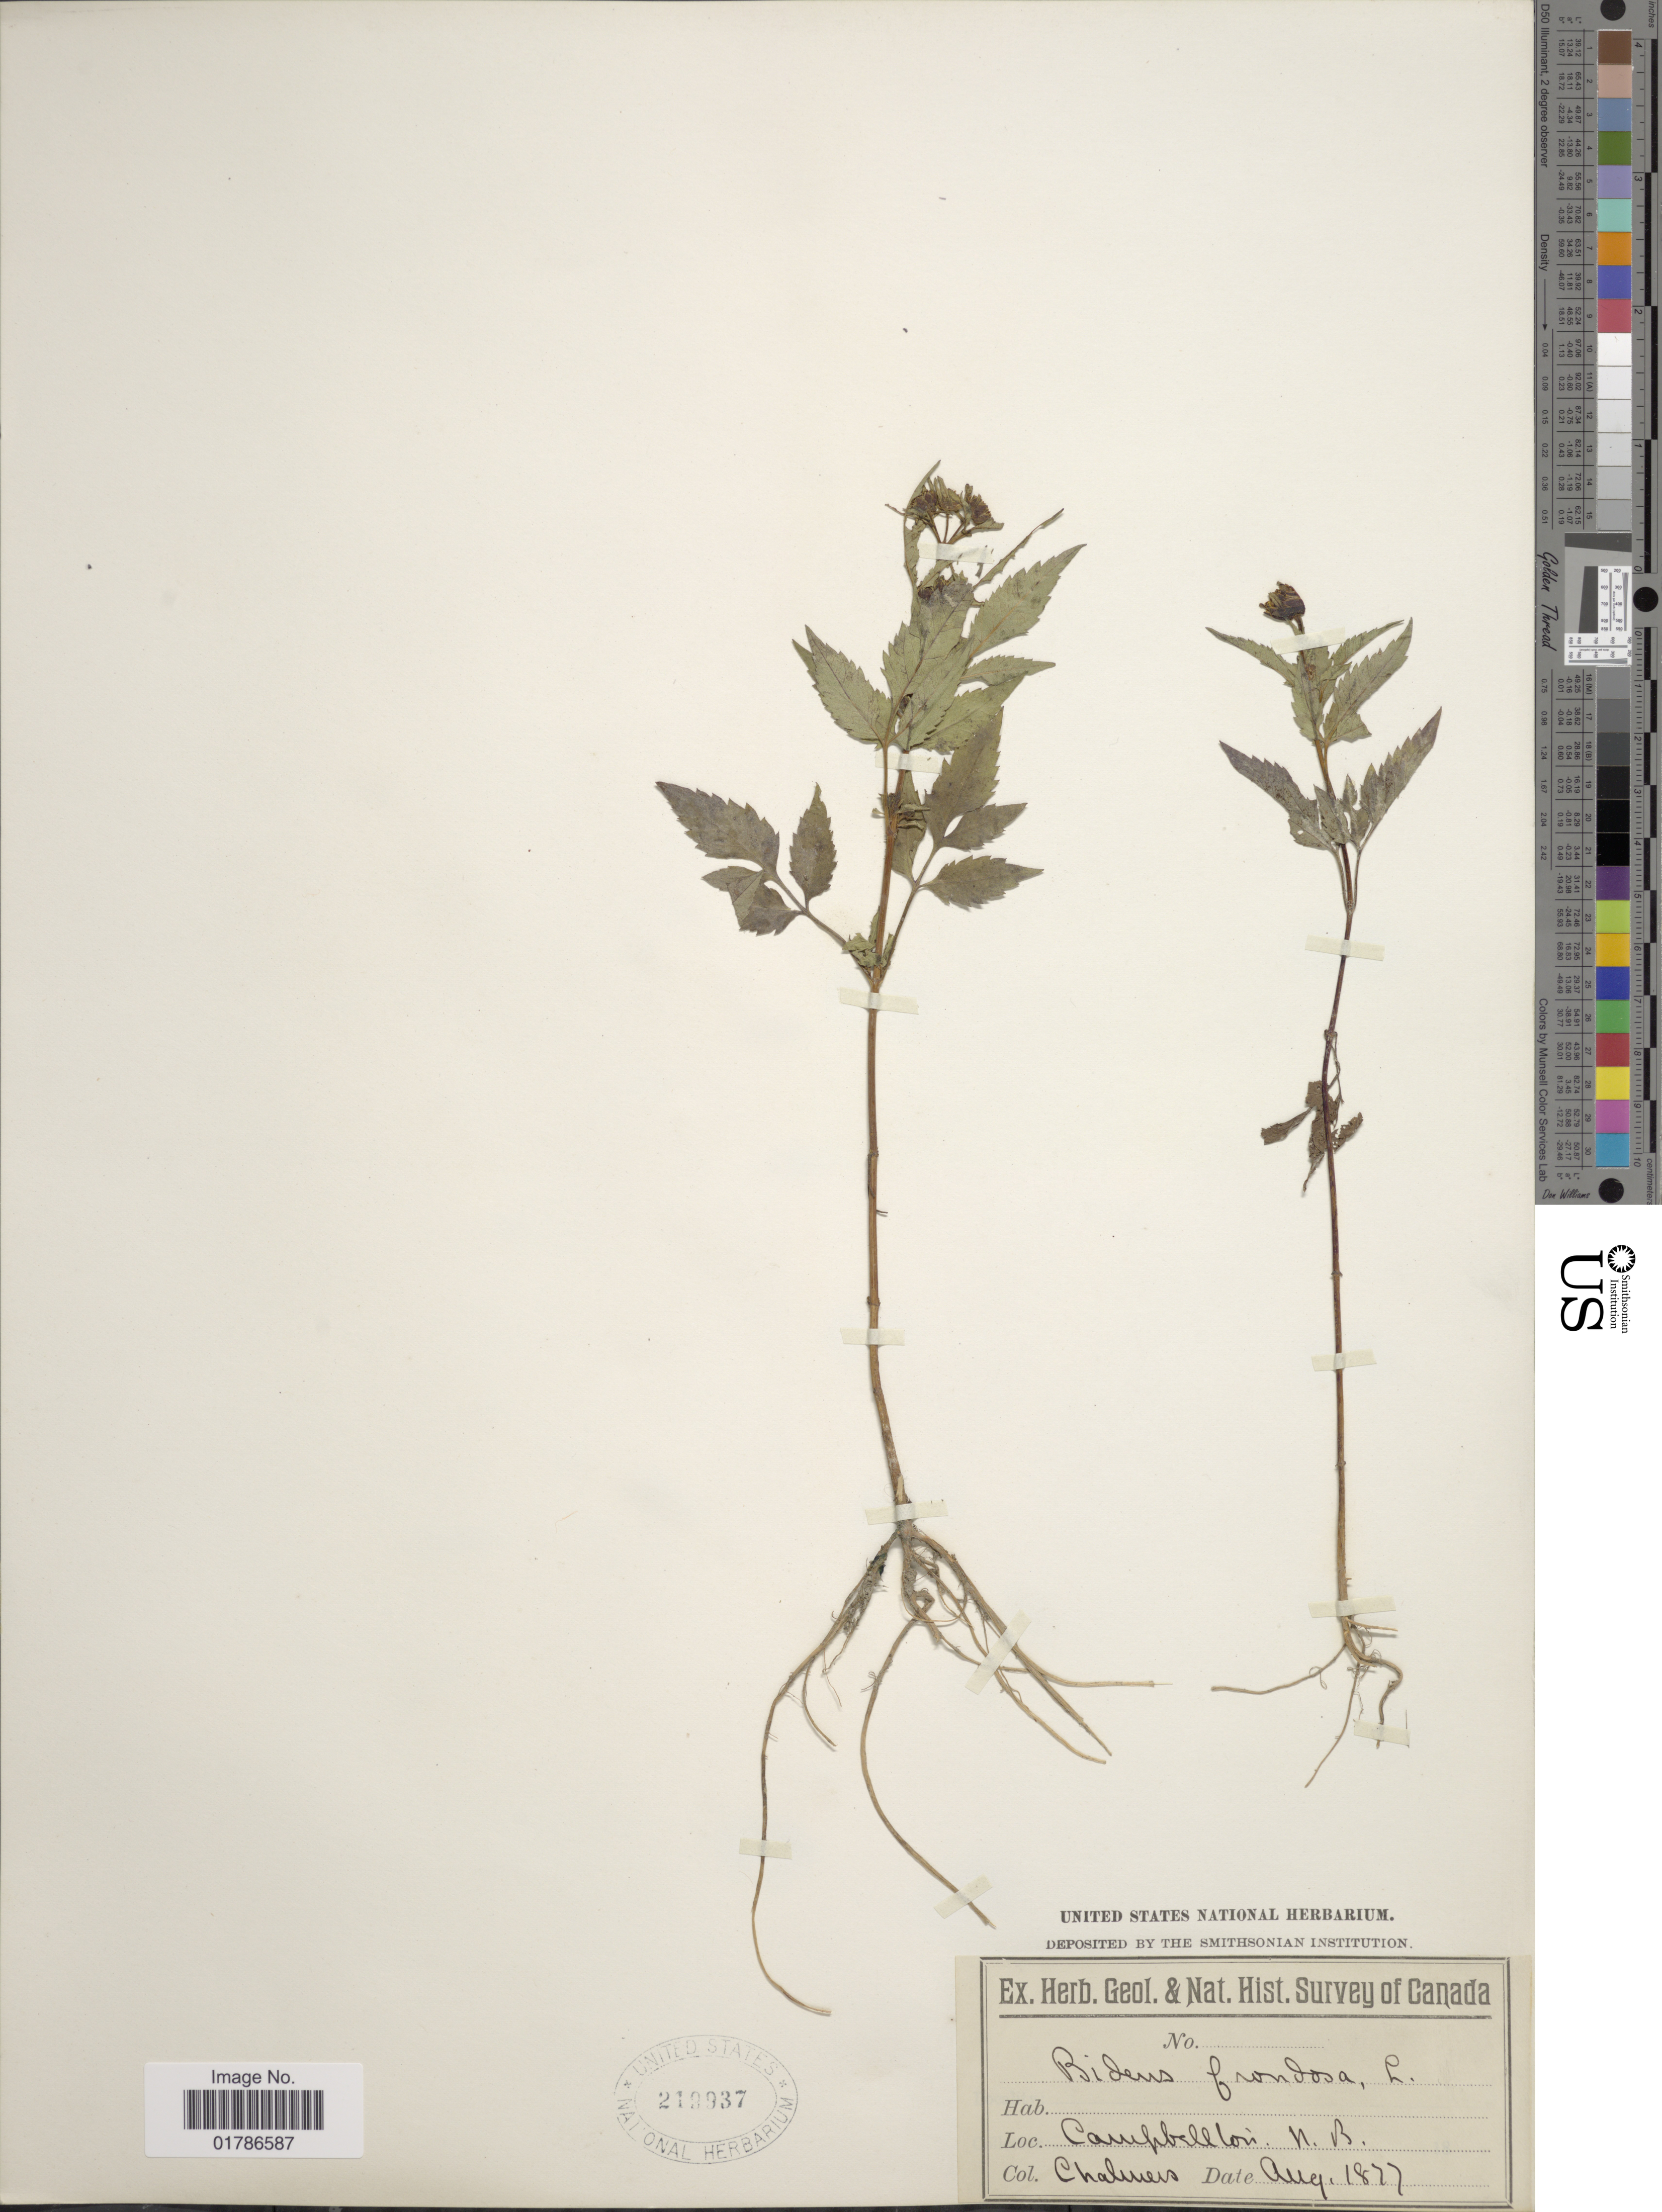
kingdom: Plantae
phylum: Tracheophyta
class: Magnoliopsida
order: Asterales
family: Asteraceae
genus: Bidens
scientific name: Bidens frondosa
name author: L.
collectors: -. Chalmers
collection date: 1877-08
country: Canada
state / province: New Brunswick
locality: Campbellton, N. B.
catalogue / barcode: US 219937